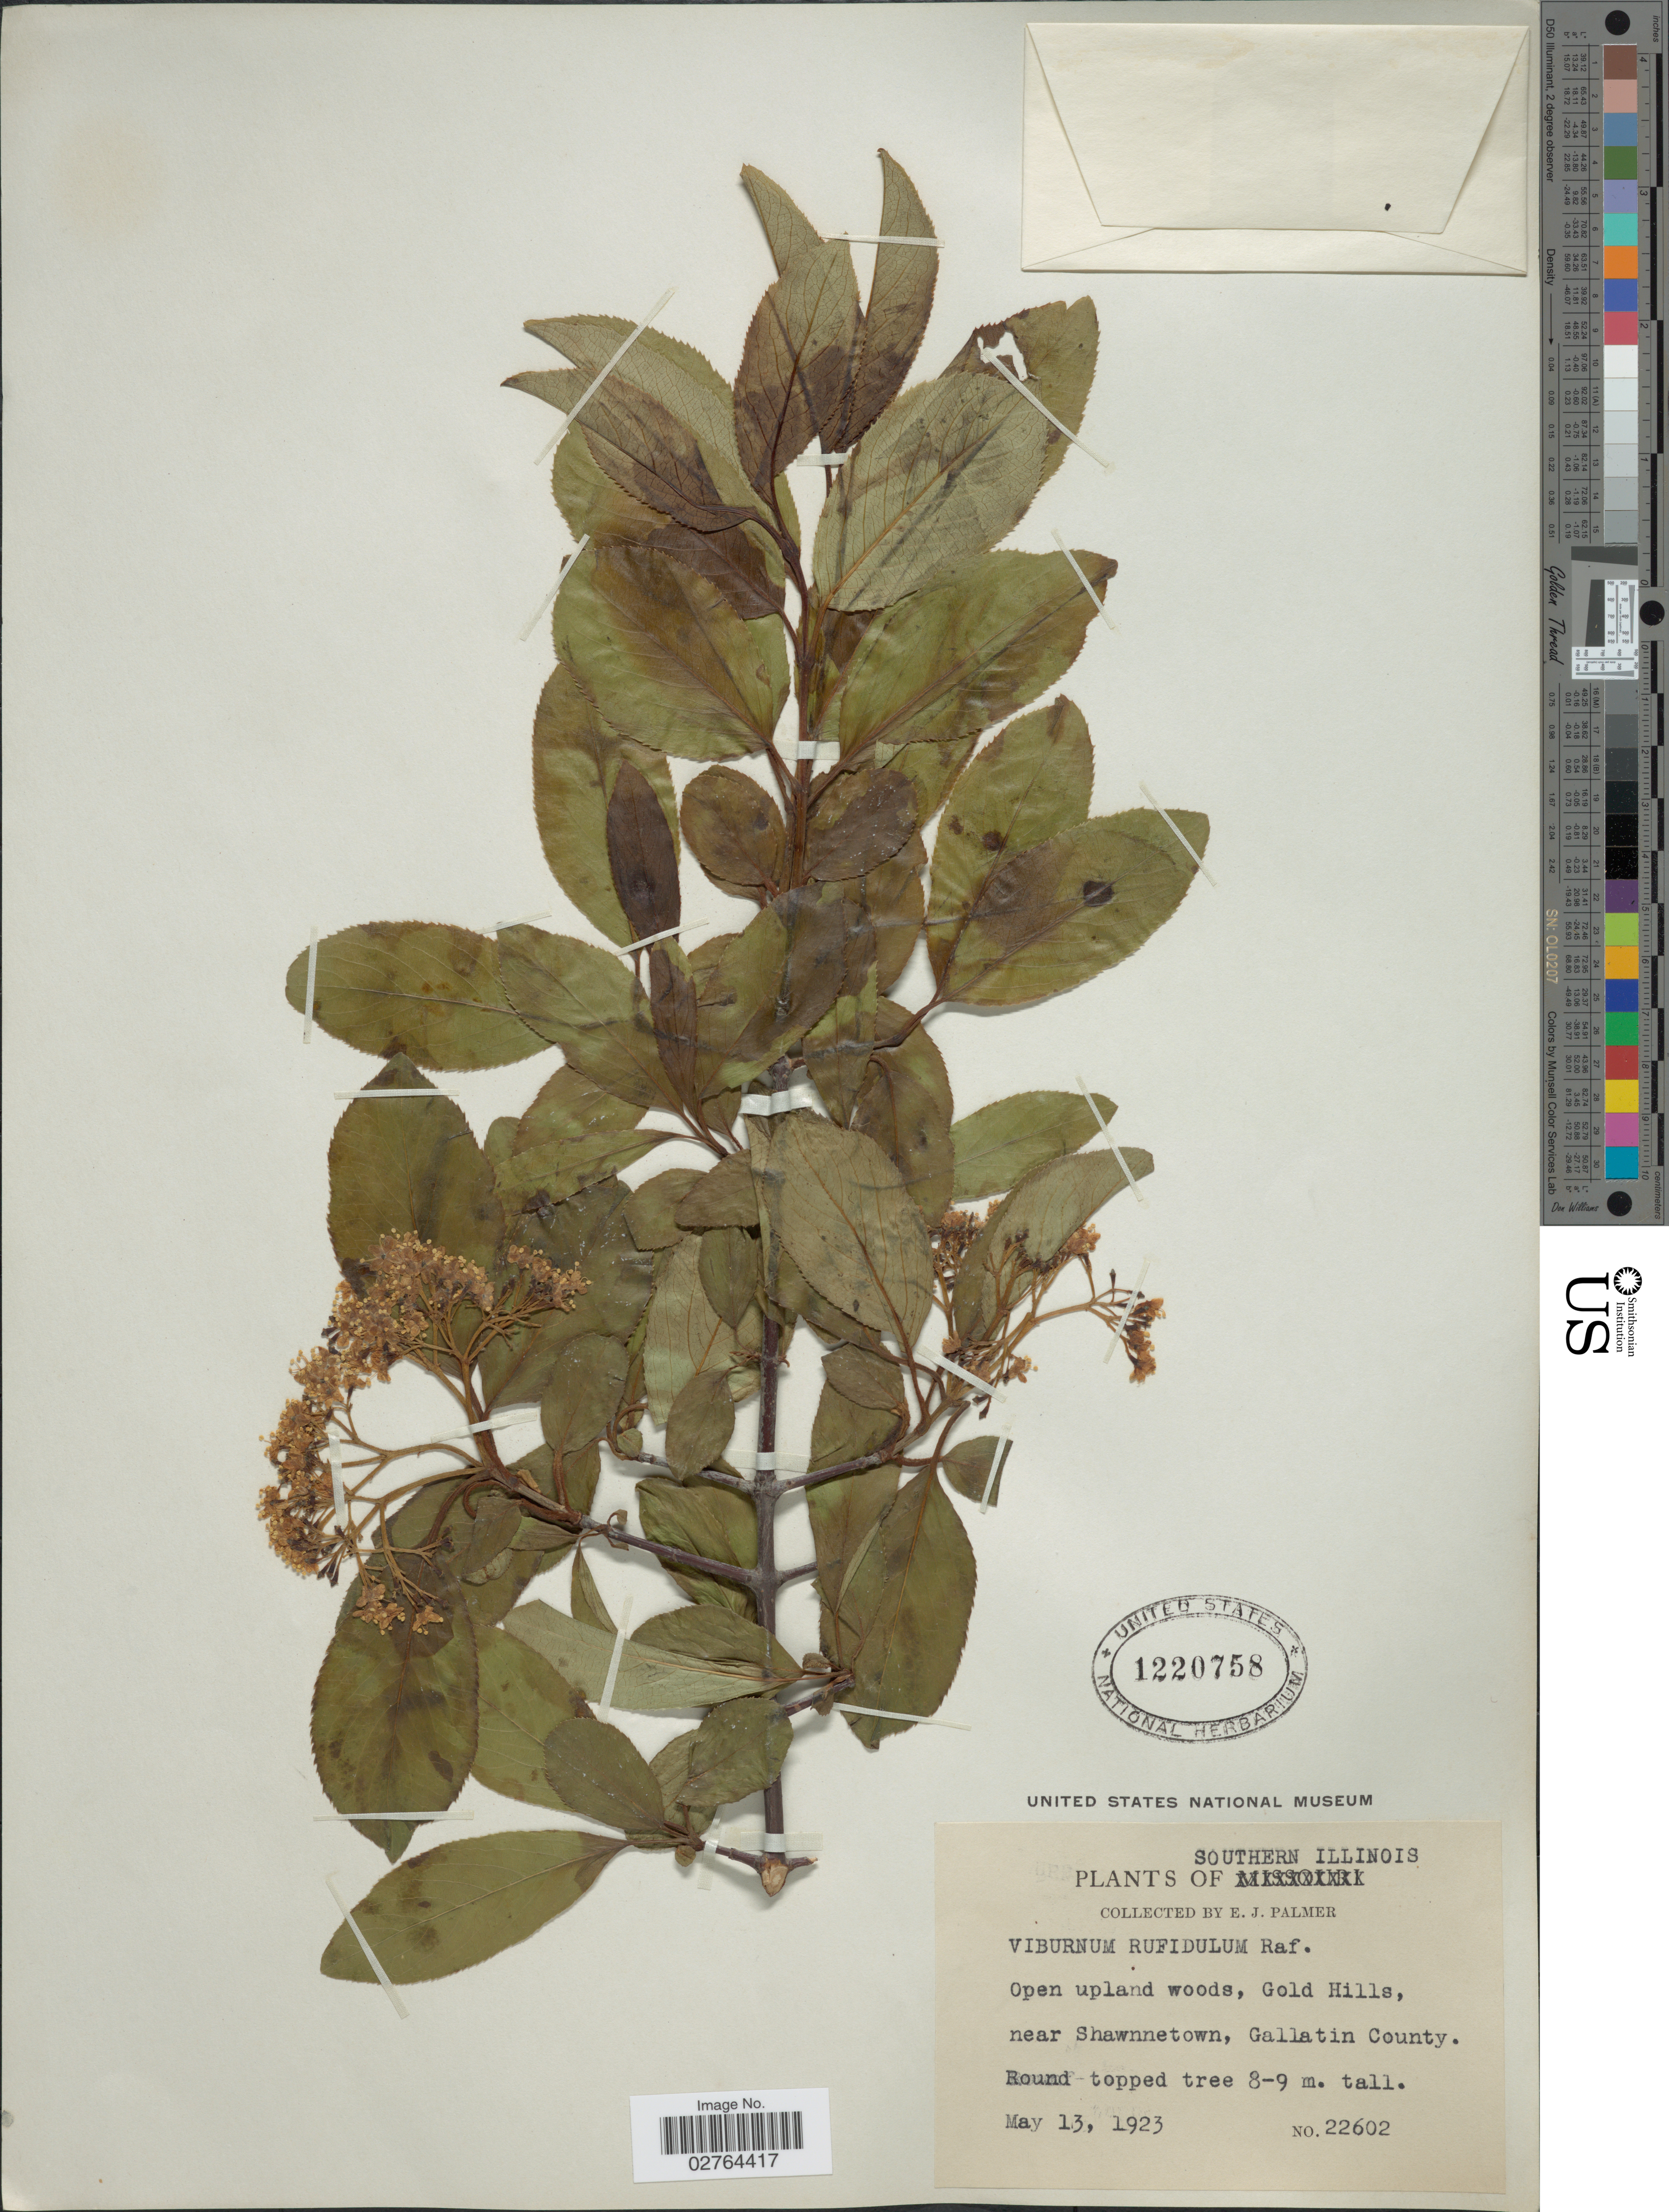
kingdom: Plantae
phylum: Tracheophyta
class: Magnoliopsida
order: Dipsacales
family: Viburnaceae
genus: Viburnum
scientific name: Viburnum rufidulum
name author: Raf.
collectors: E. J. Palmer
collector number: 22602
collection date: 1923-05-13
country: United States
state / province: Illinois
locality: Southern Illinois. Open upland woods, Gold Hills, near Shawnnetown, Gallatin County.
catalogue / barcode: US 1220758